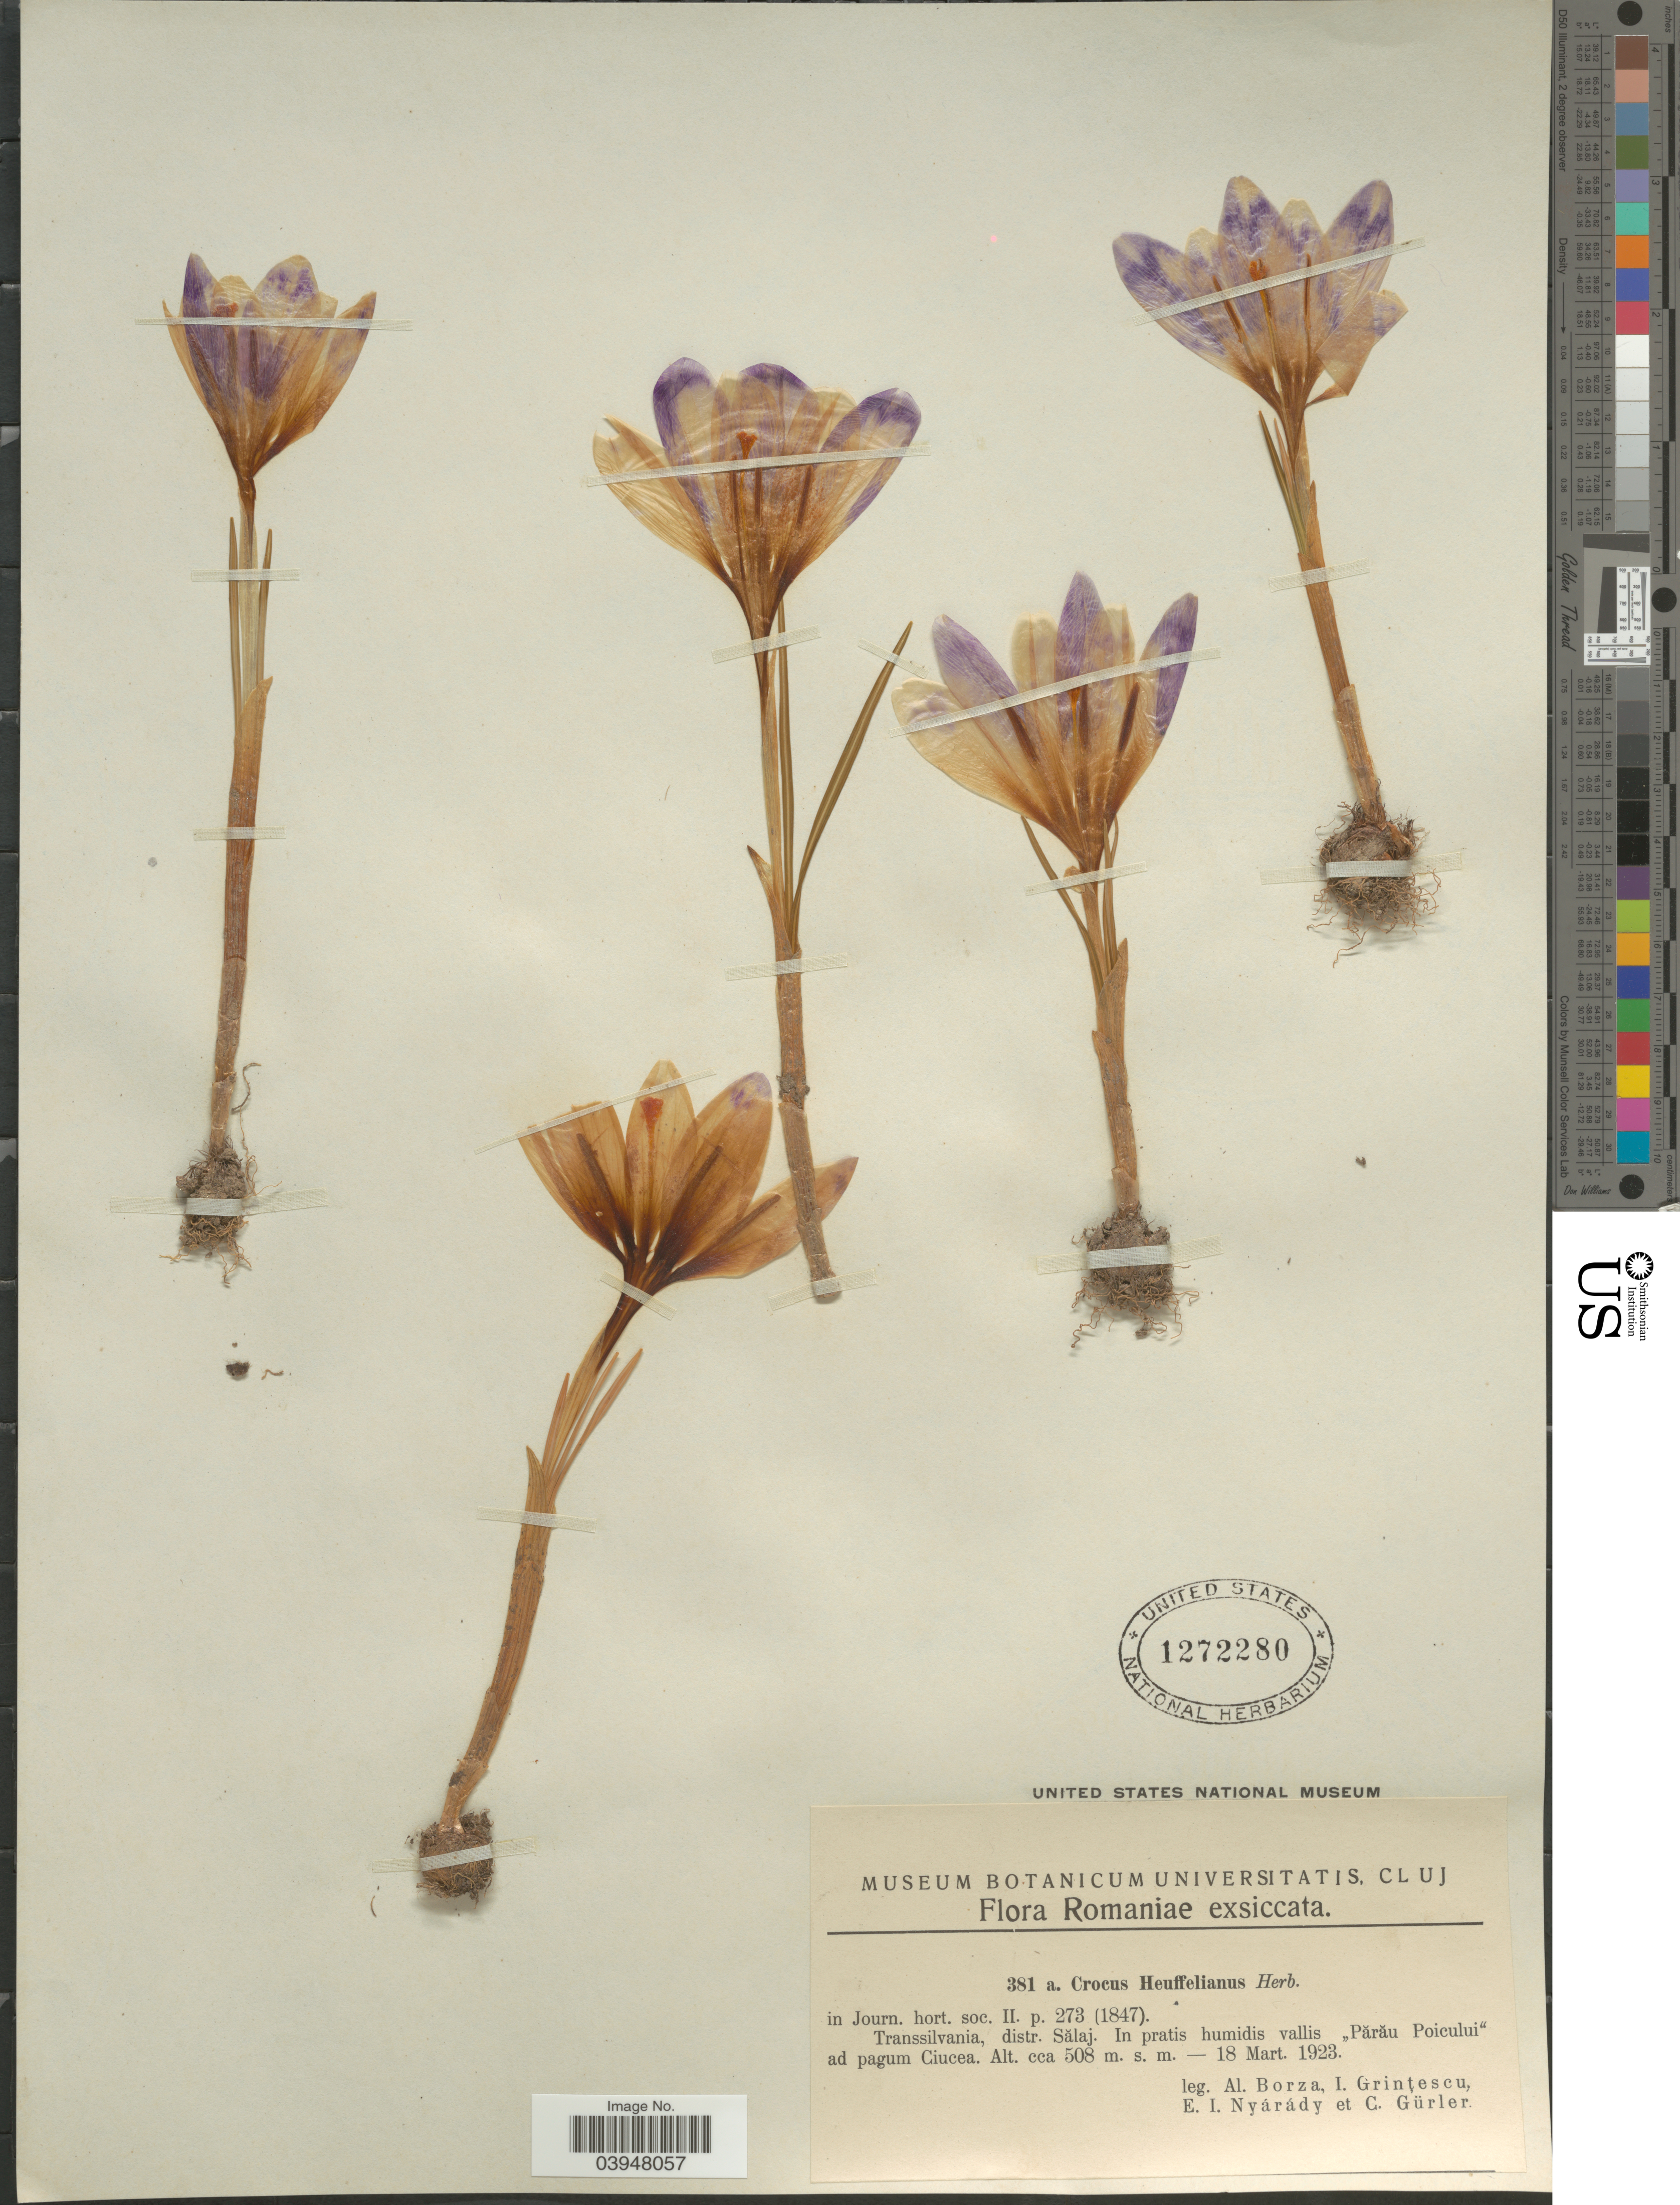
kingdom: Plantae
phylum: Tracheophyta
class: Liliopsida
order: Asparagales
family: Iridaceae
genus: Crocus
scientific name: Crocus heuffelianus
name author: Herb.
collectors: A. Borza, I. Grintescu, E. Nyárády & C. Gürler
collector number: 381a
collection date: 1923-03-18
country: Romania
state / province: Salaj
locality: Transsilvania, distr. Sălaj. In pratis humidis vallis "Părău Poicului" ad pagum Ciucea.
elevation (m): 508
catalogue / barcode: US 1272280